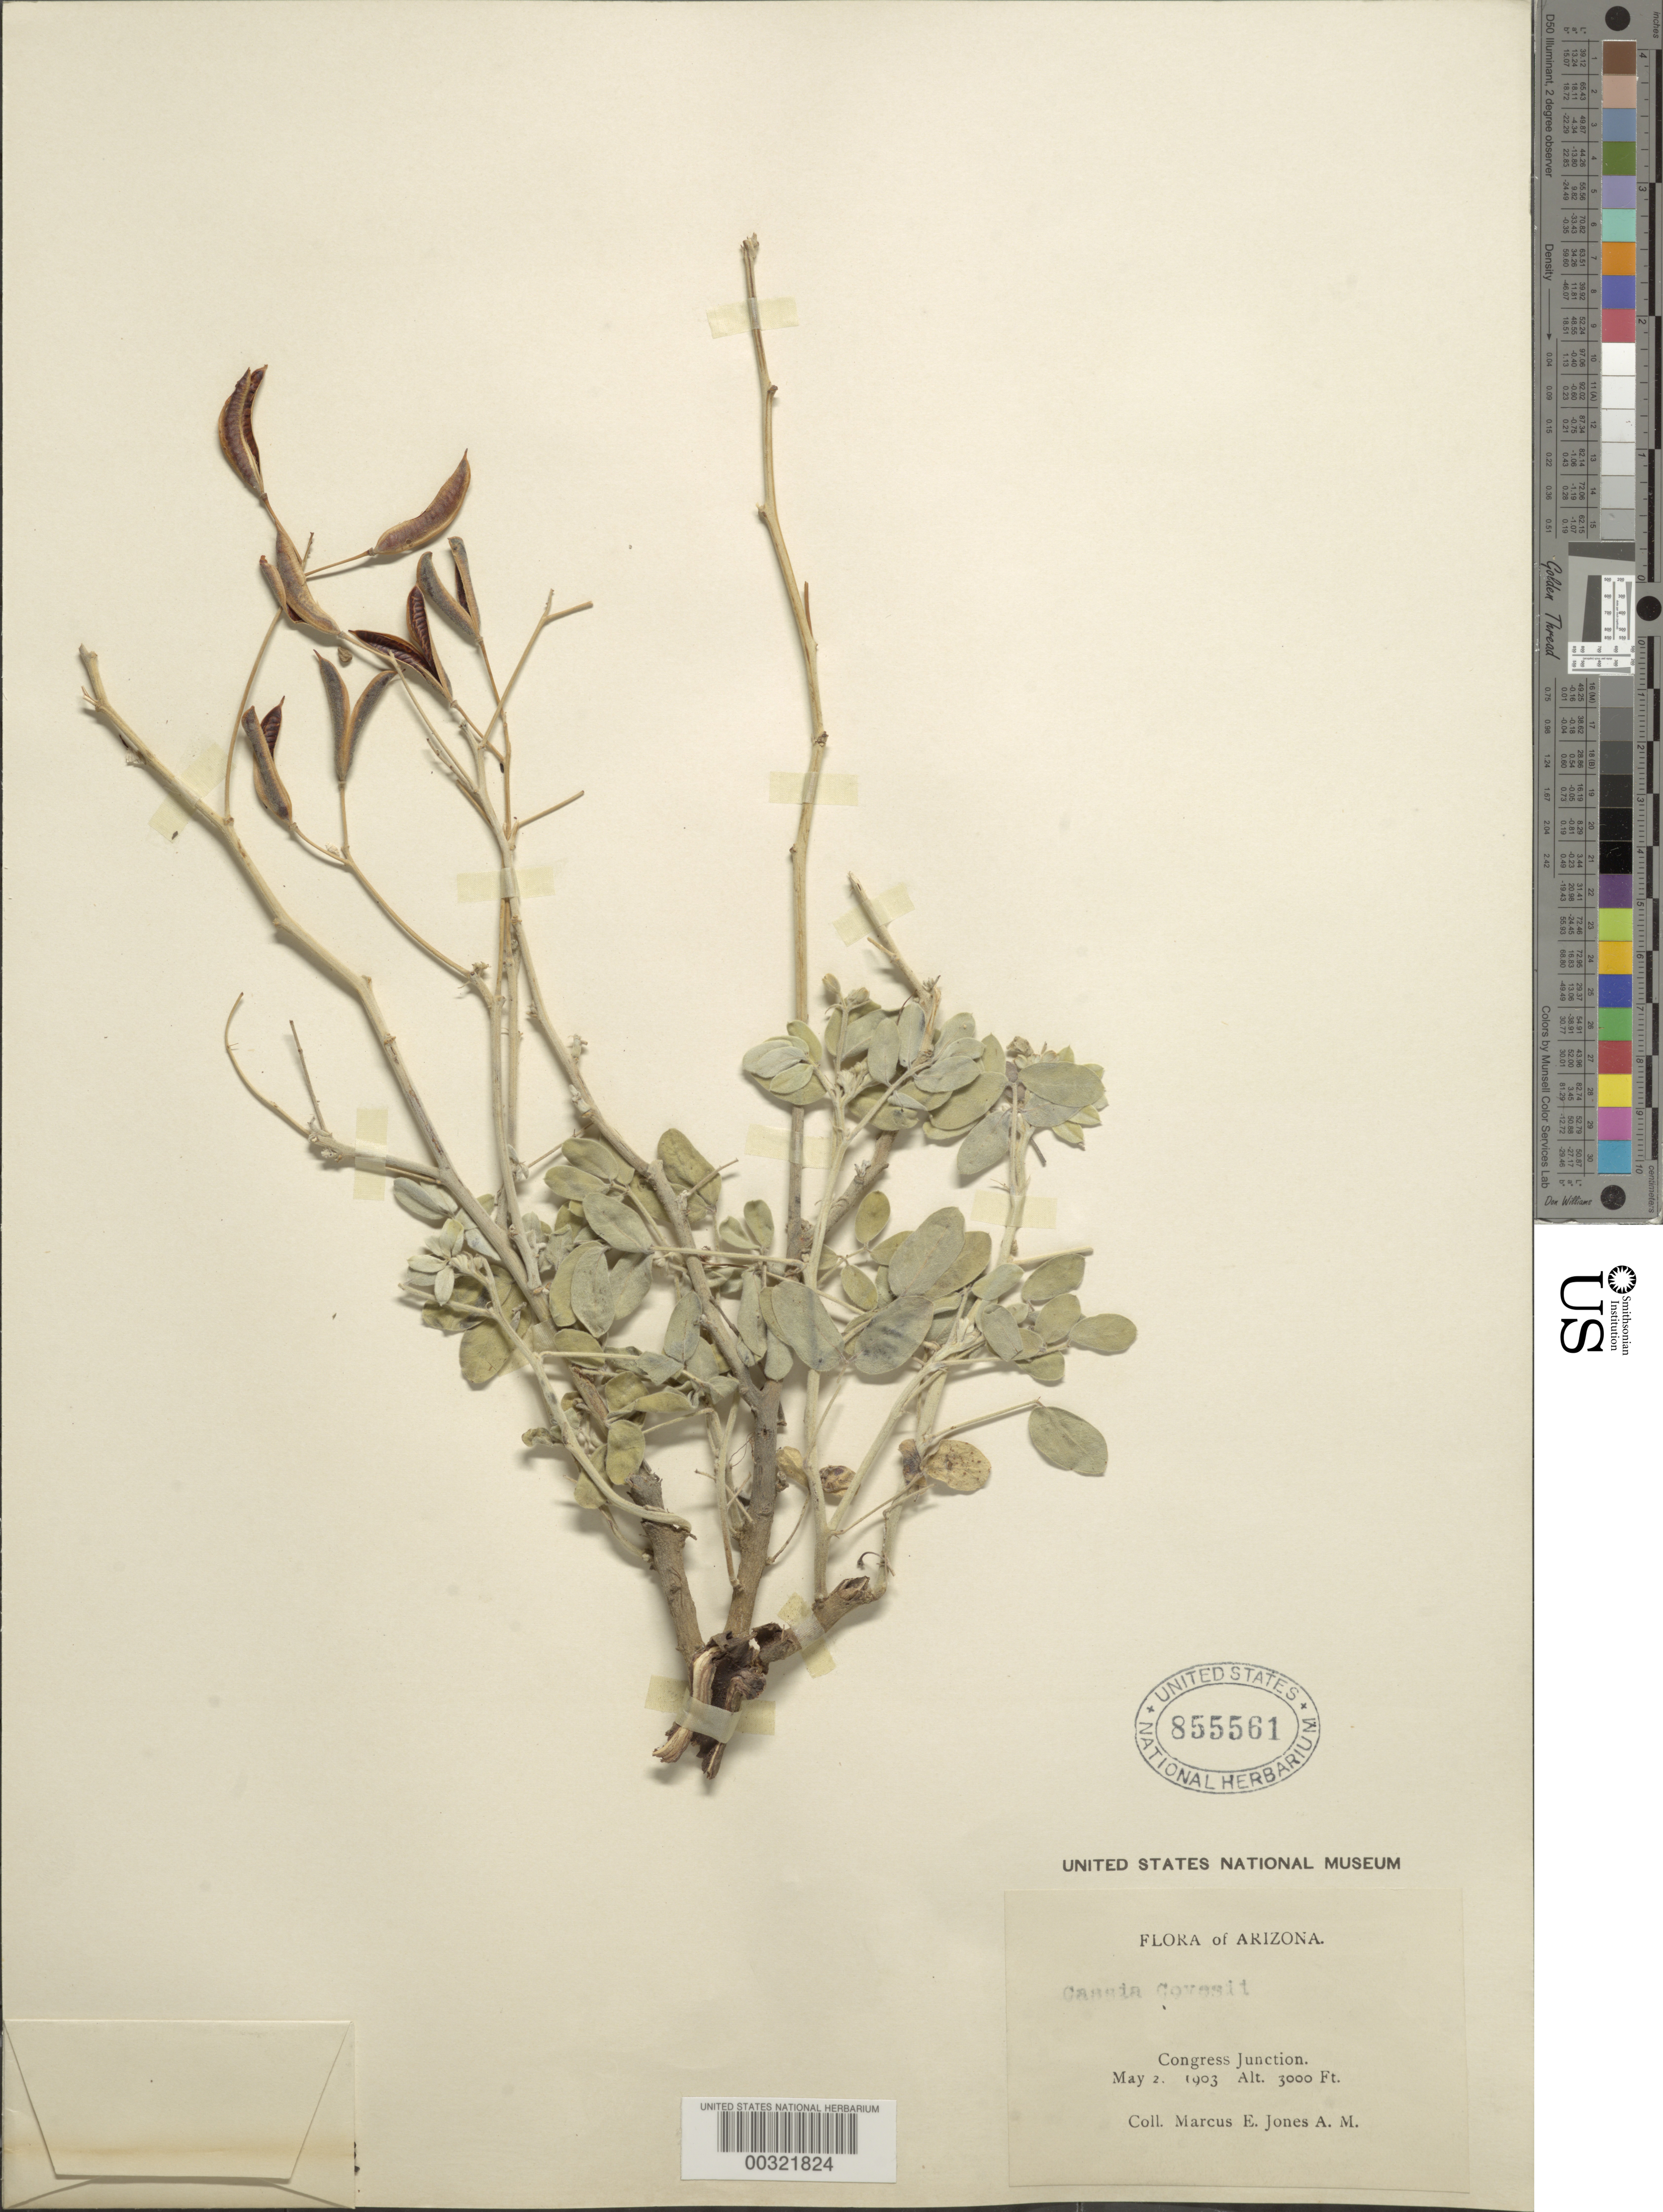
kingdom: Plantae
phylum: Tracheophyta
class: Magnoliopsida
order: Fabales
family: Fabaceae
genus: Senna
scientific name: Senna covesii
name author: (A. Gray) H.S. Irwin & Barneby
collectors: M. E. Jones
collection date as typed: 02 May 1903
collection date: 1903-05-02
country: United States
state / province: Arizona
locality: Congress junction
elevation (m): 914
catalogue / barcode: US 855561